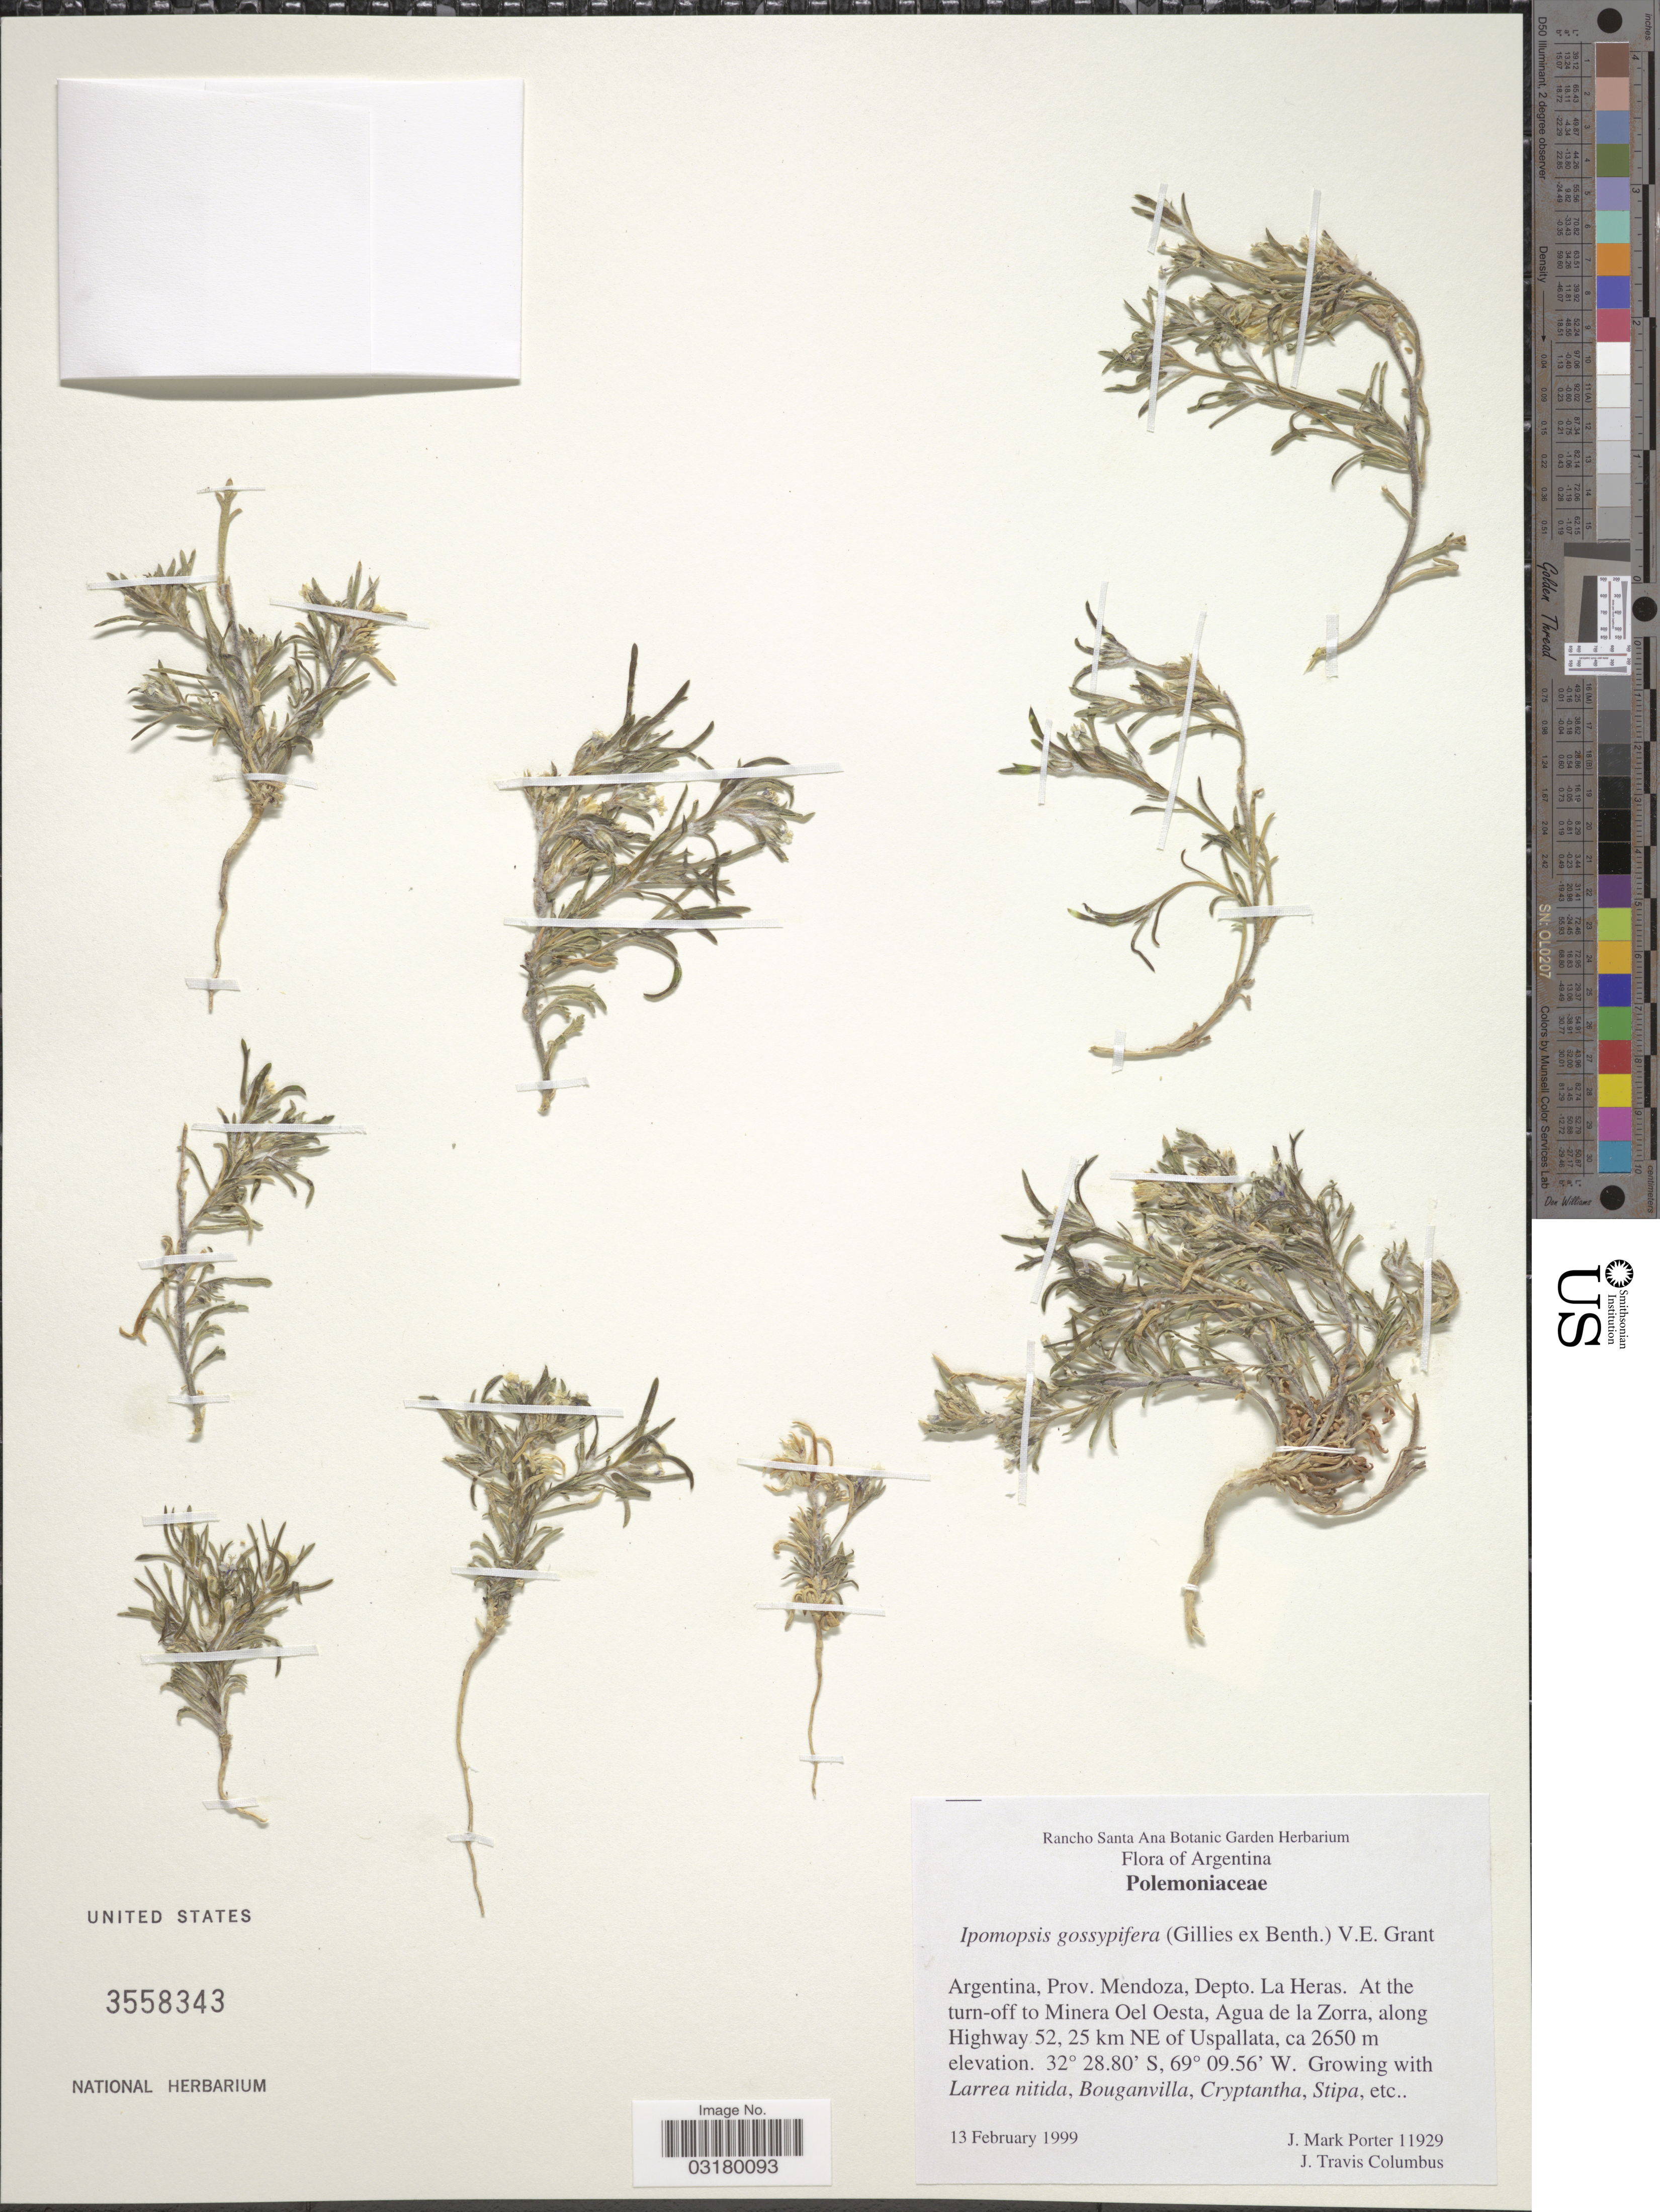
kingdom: Plantae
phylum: Tracheophyta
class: Magnoliopsida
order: Ericales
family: Polemoniaceae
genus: Ipomopsis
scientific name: Ipomopsis gossypifera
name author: (Gillies ex Benth.) V.E. Grant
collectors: J. M. Porter & J. T. Columbus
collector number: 11929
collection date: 1999-02-13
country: Argentina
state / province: Mendoza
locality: Prov. Mendoza, Depto. La Heras. At the turn-off to Minera Oel Oesta, Agua de la Zorra, along Highway 52, 25 km NE of Uspallata.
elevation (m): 2650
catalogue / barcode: US 3558343